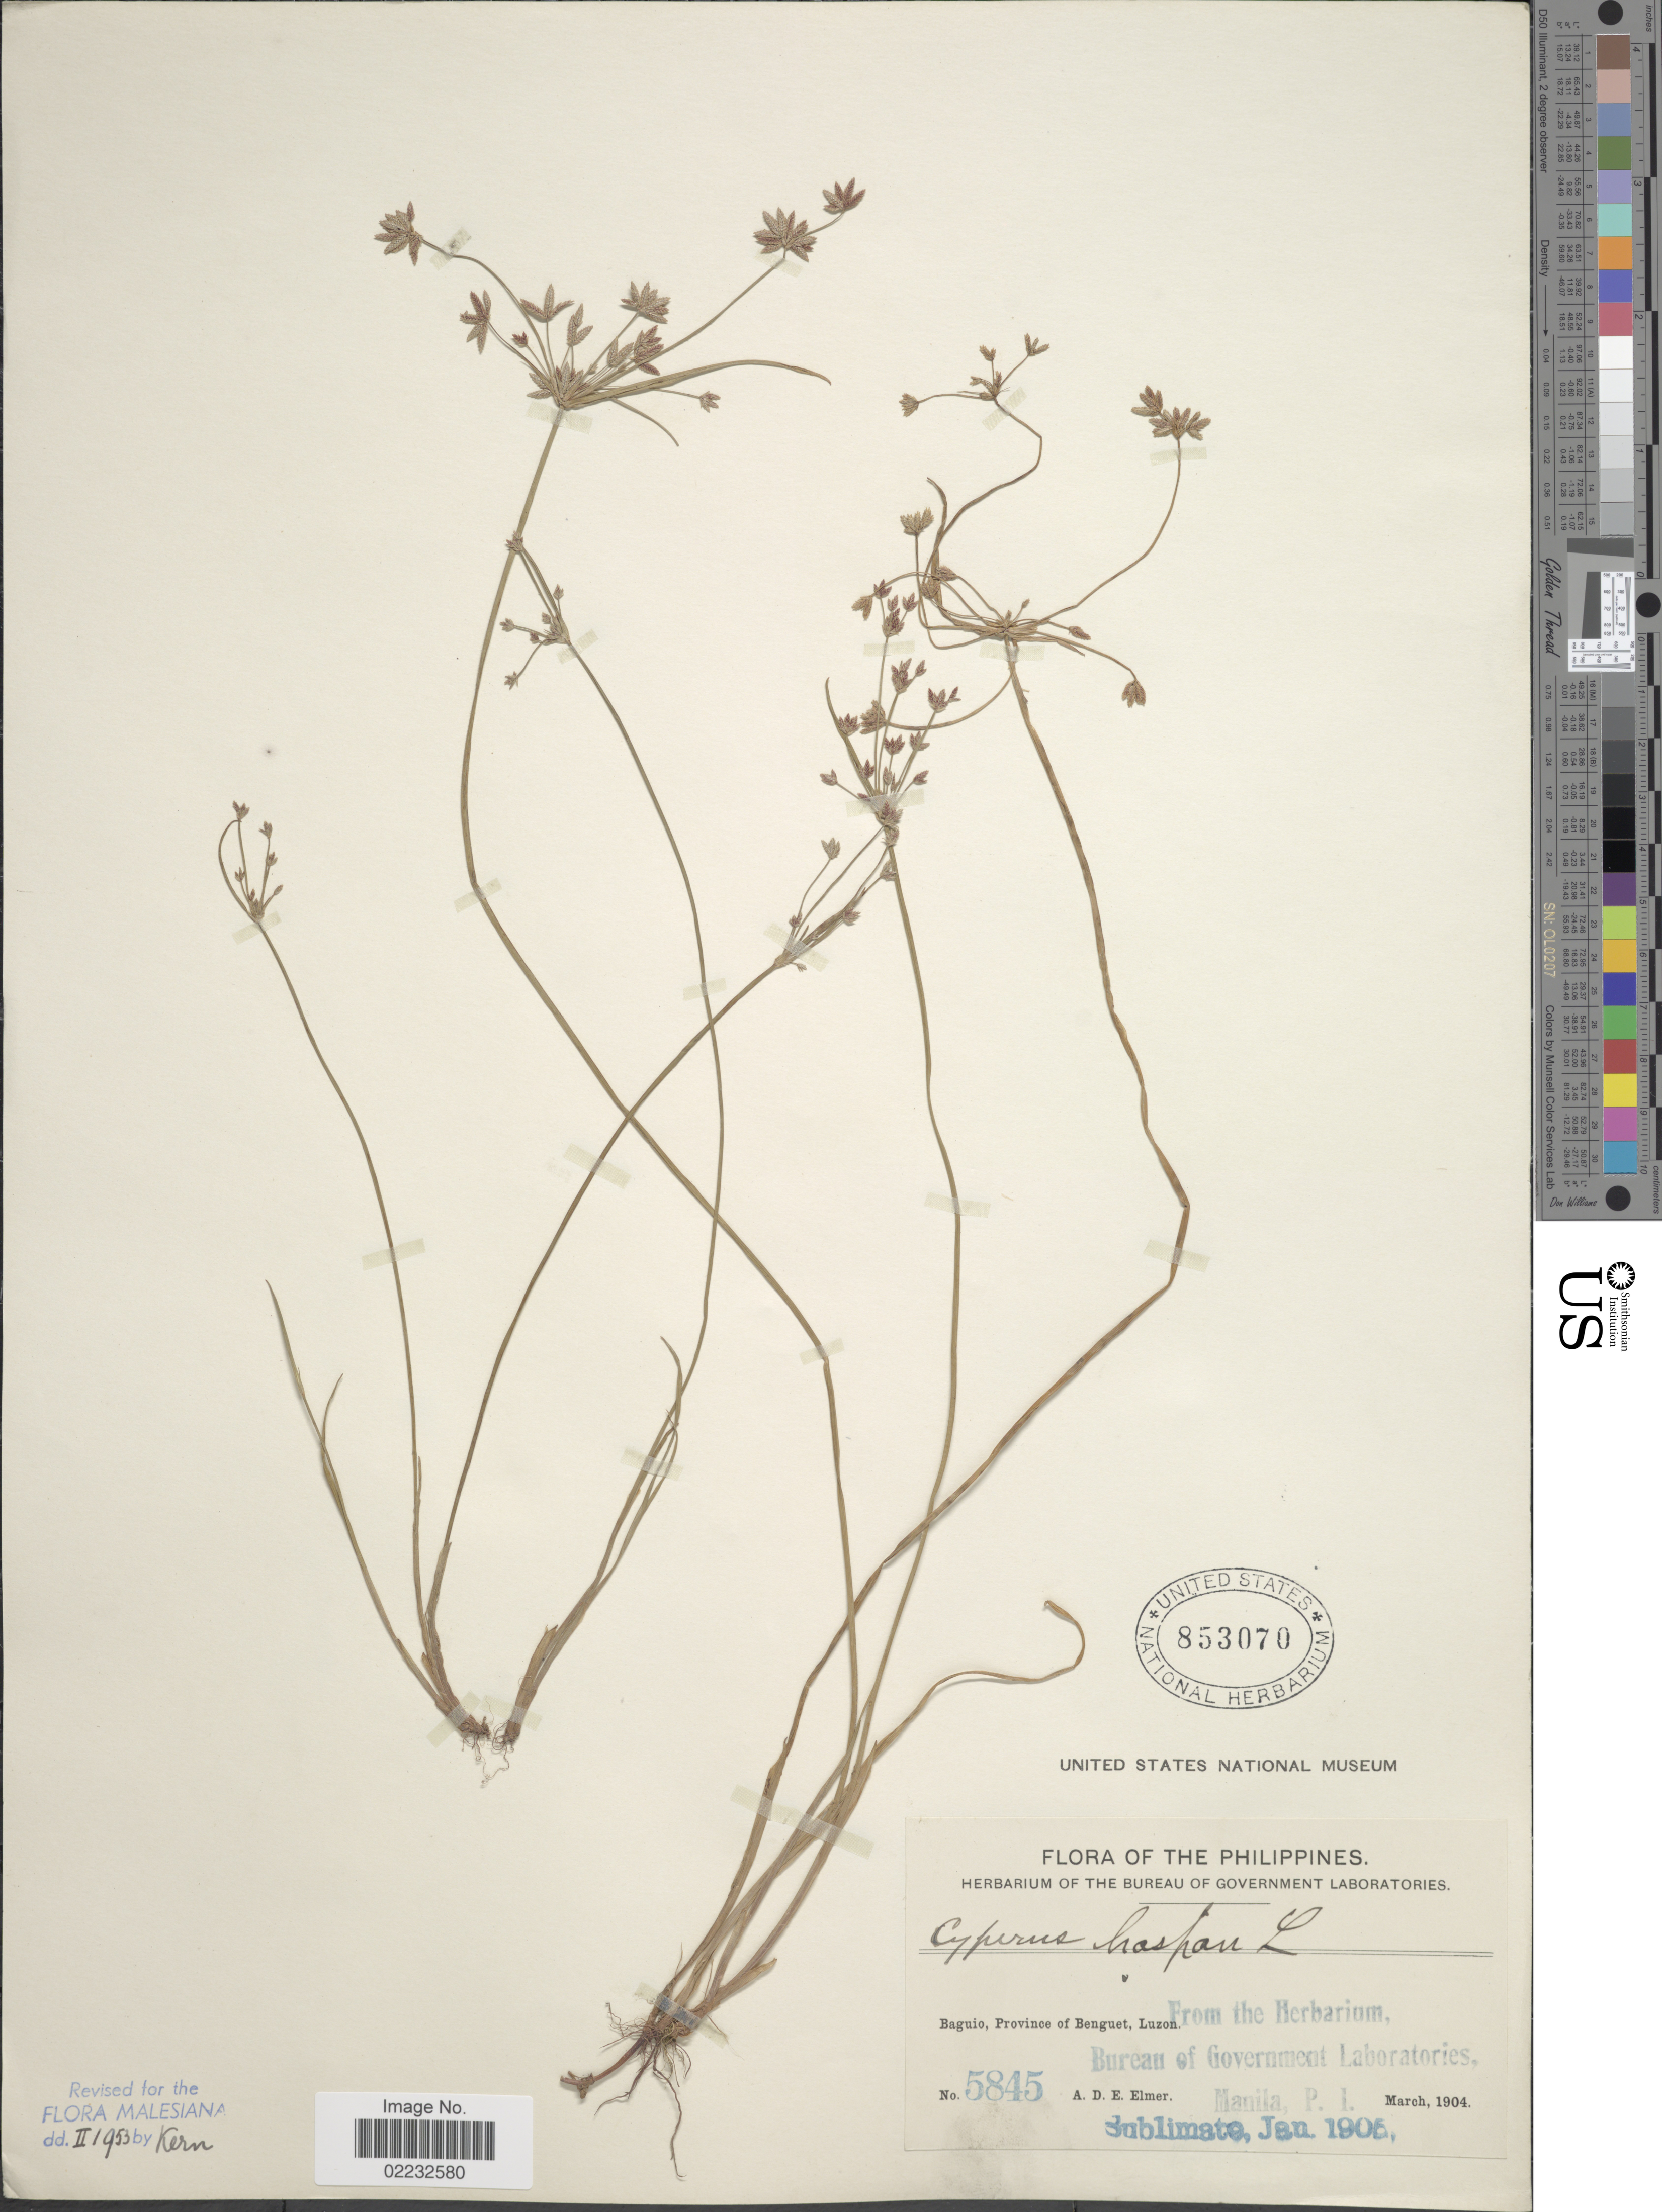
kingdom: Plantae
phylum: Tracheophyta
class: Liliopsida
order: Poales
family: Cyperaceae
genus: Cyperus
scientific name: Cyperus haspan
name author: L.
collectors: A. D. E. Elmer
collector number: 5845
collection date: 1904-03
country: Philippines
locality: Baguio, Province of Benguet, Luzon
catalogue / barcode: US 853070